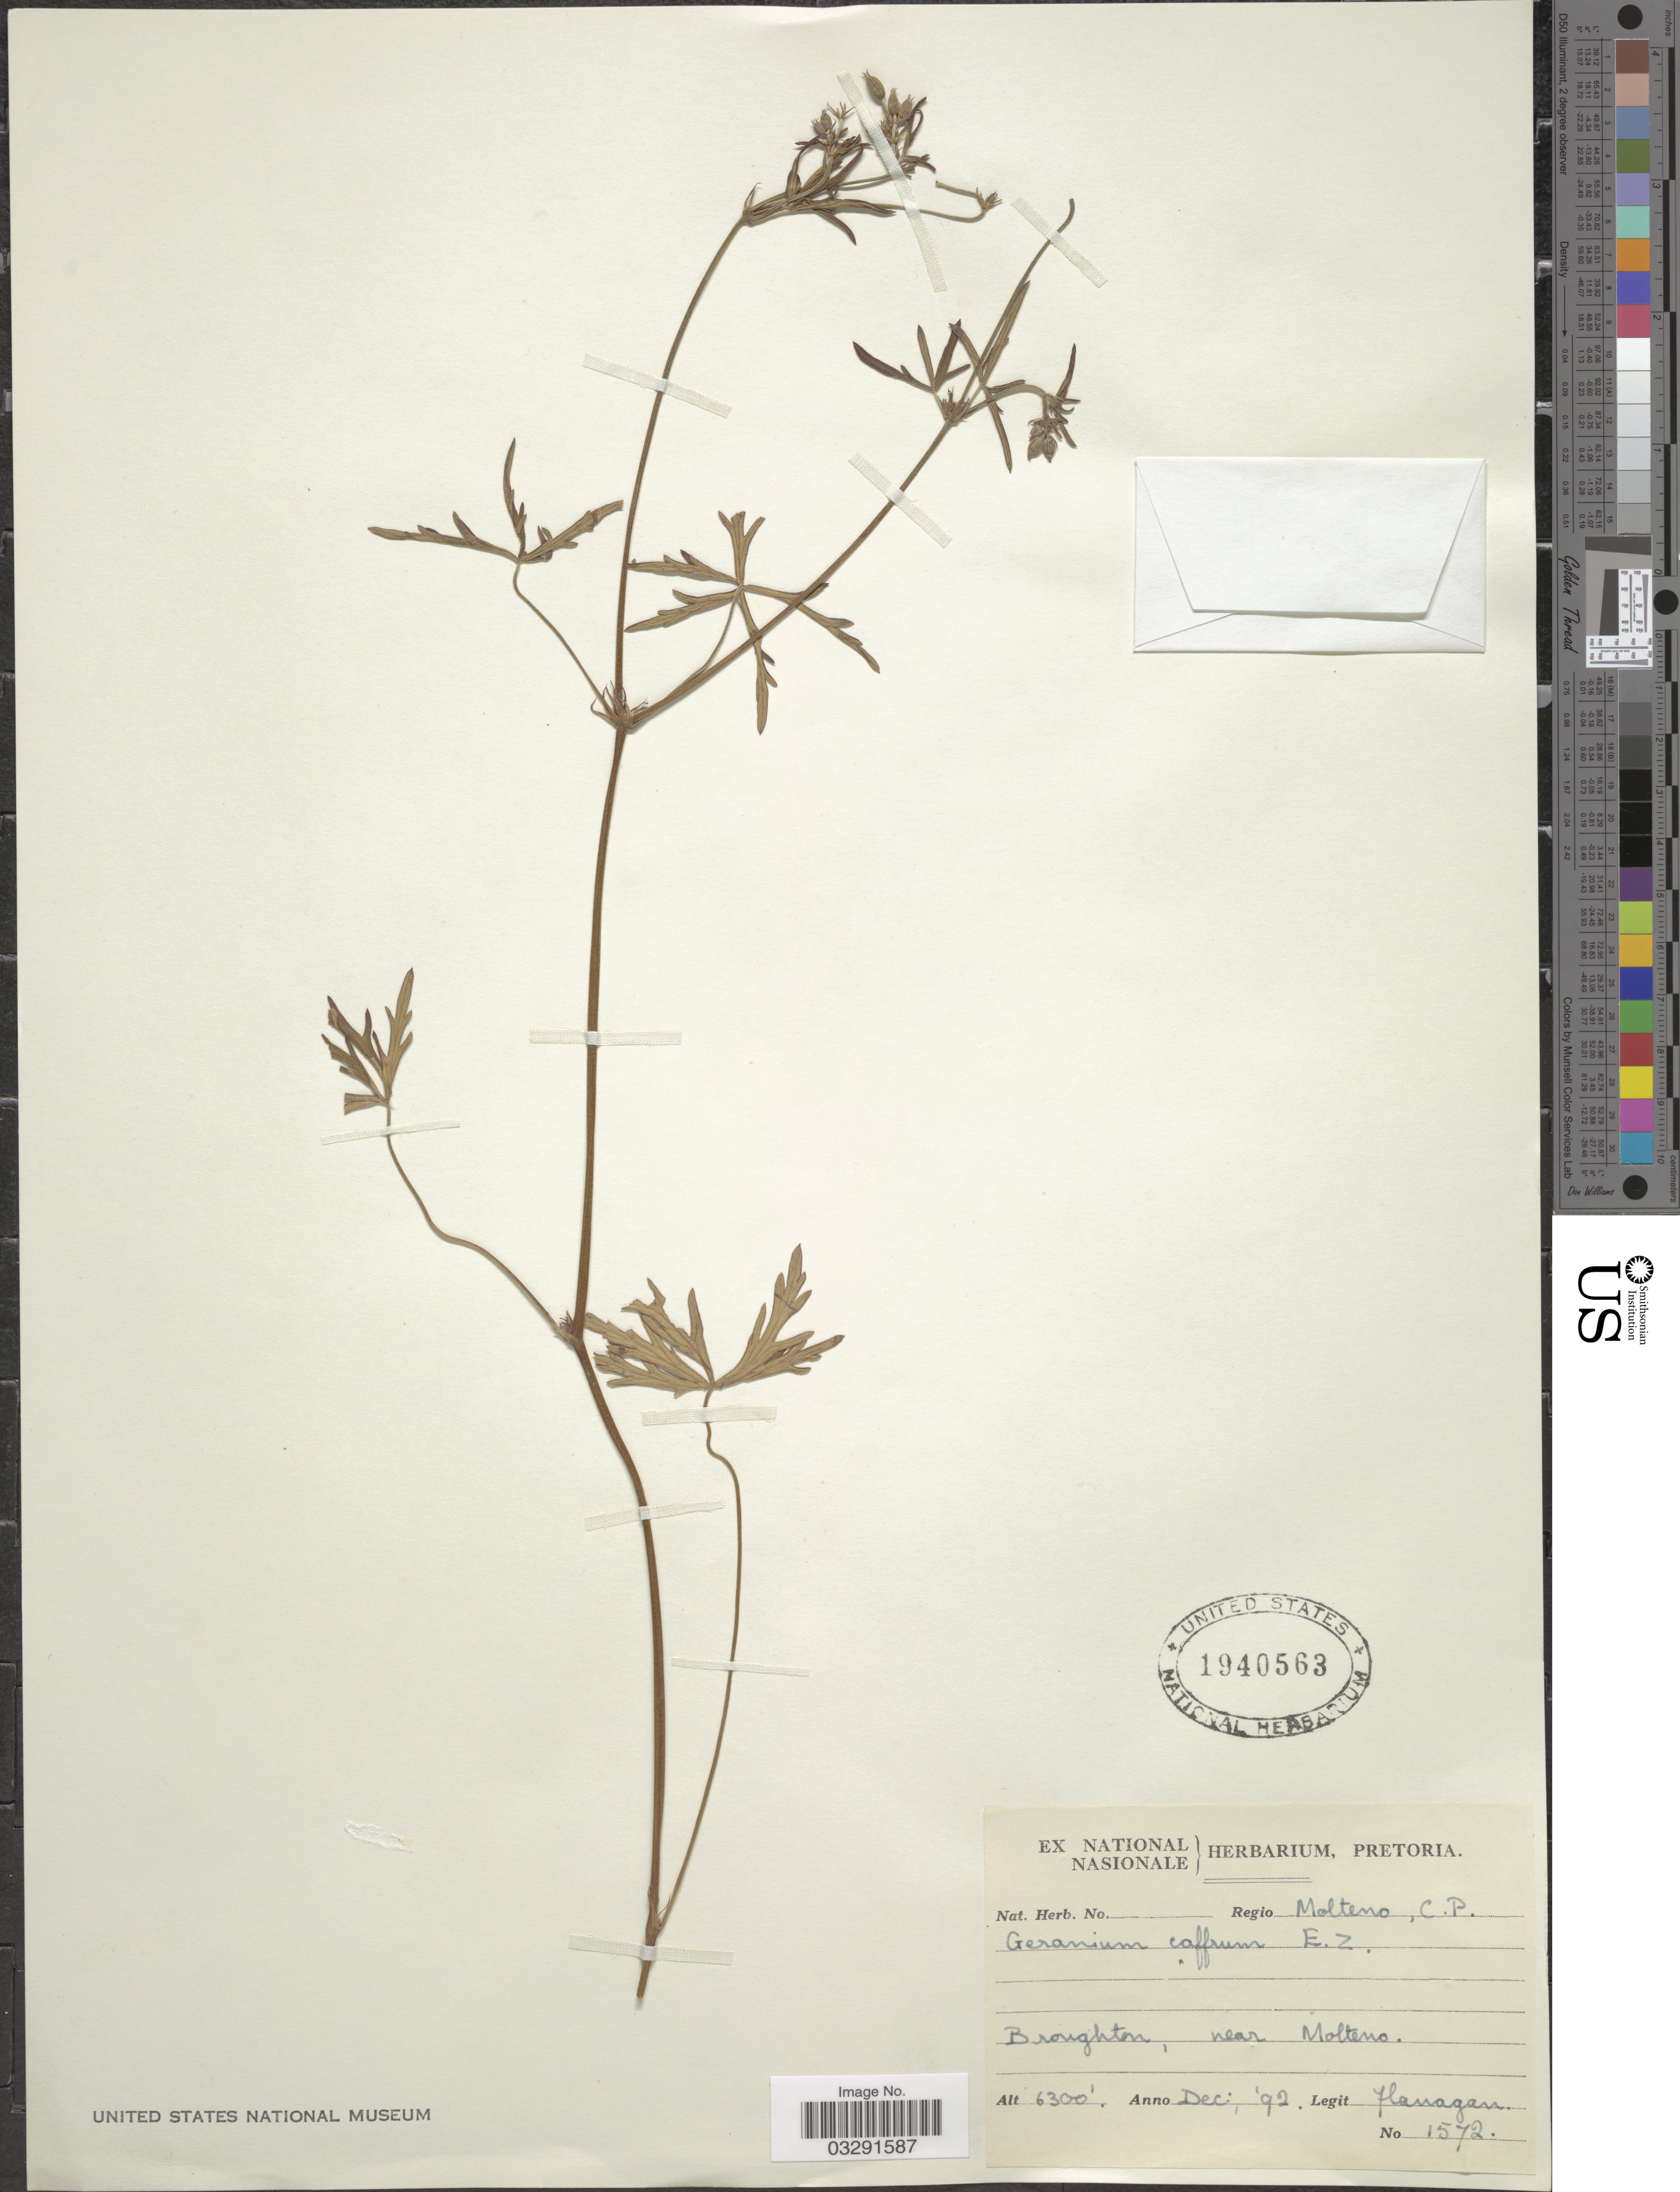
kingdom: Plantae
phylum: Tracheophyta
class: Magnoliopsida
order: Geraniales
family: Geraniaceae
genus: Geranium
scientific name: Geranium caffrum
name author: Eckl. & Zeyh.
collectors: -. Flanagan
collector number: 1572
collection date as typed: Transcribed d/m/y: /12/92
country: South Africa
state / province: Eastern Cape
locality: Regio Molteno, C.P. Broughton, near Molteno.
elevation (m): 1920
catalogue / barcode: US 1940563